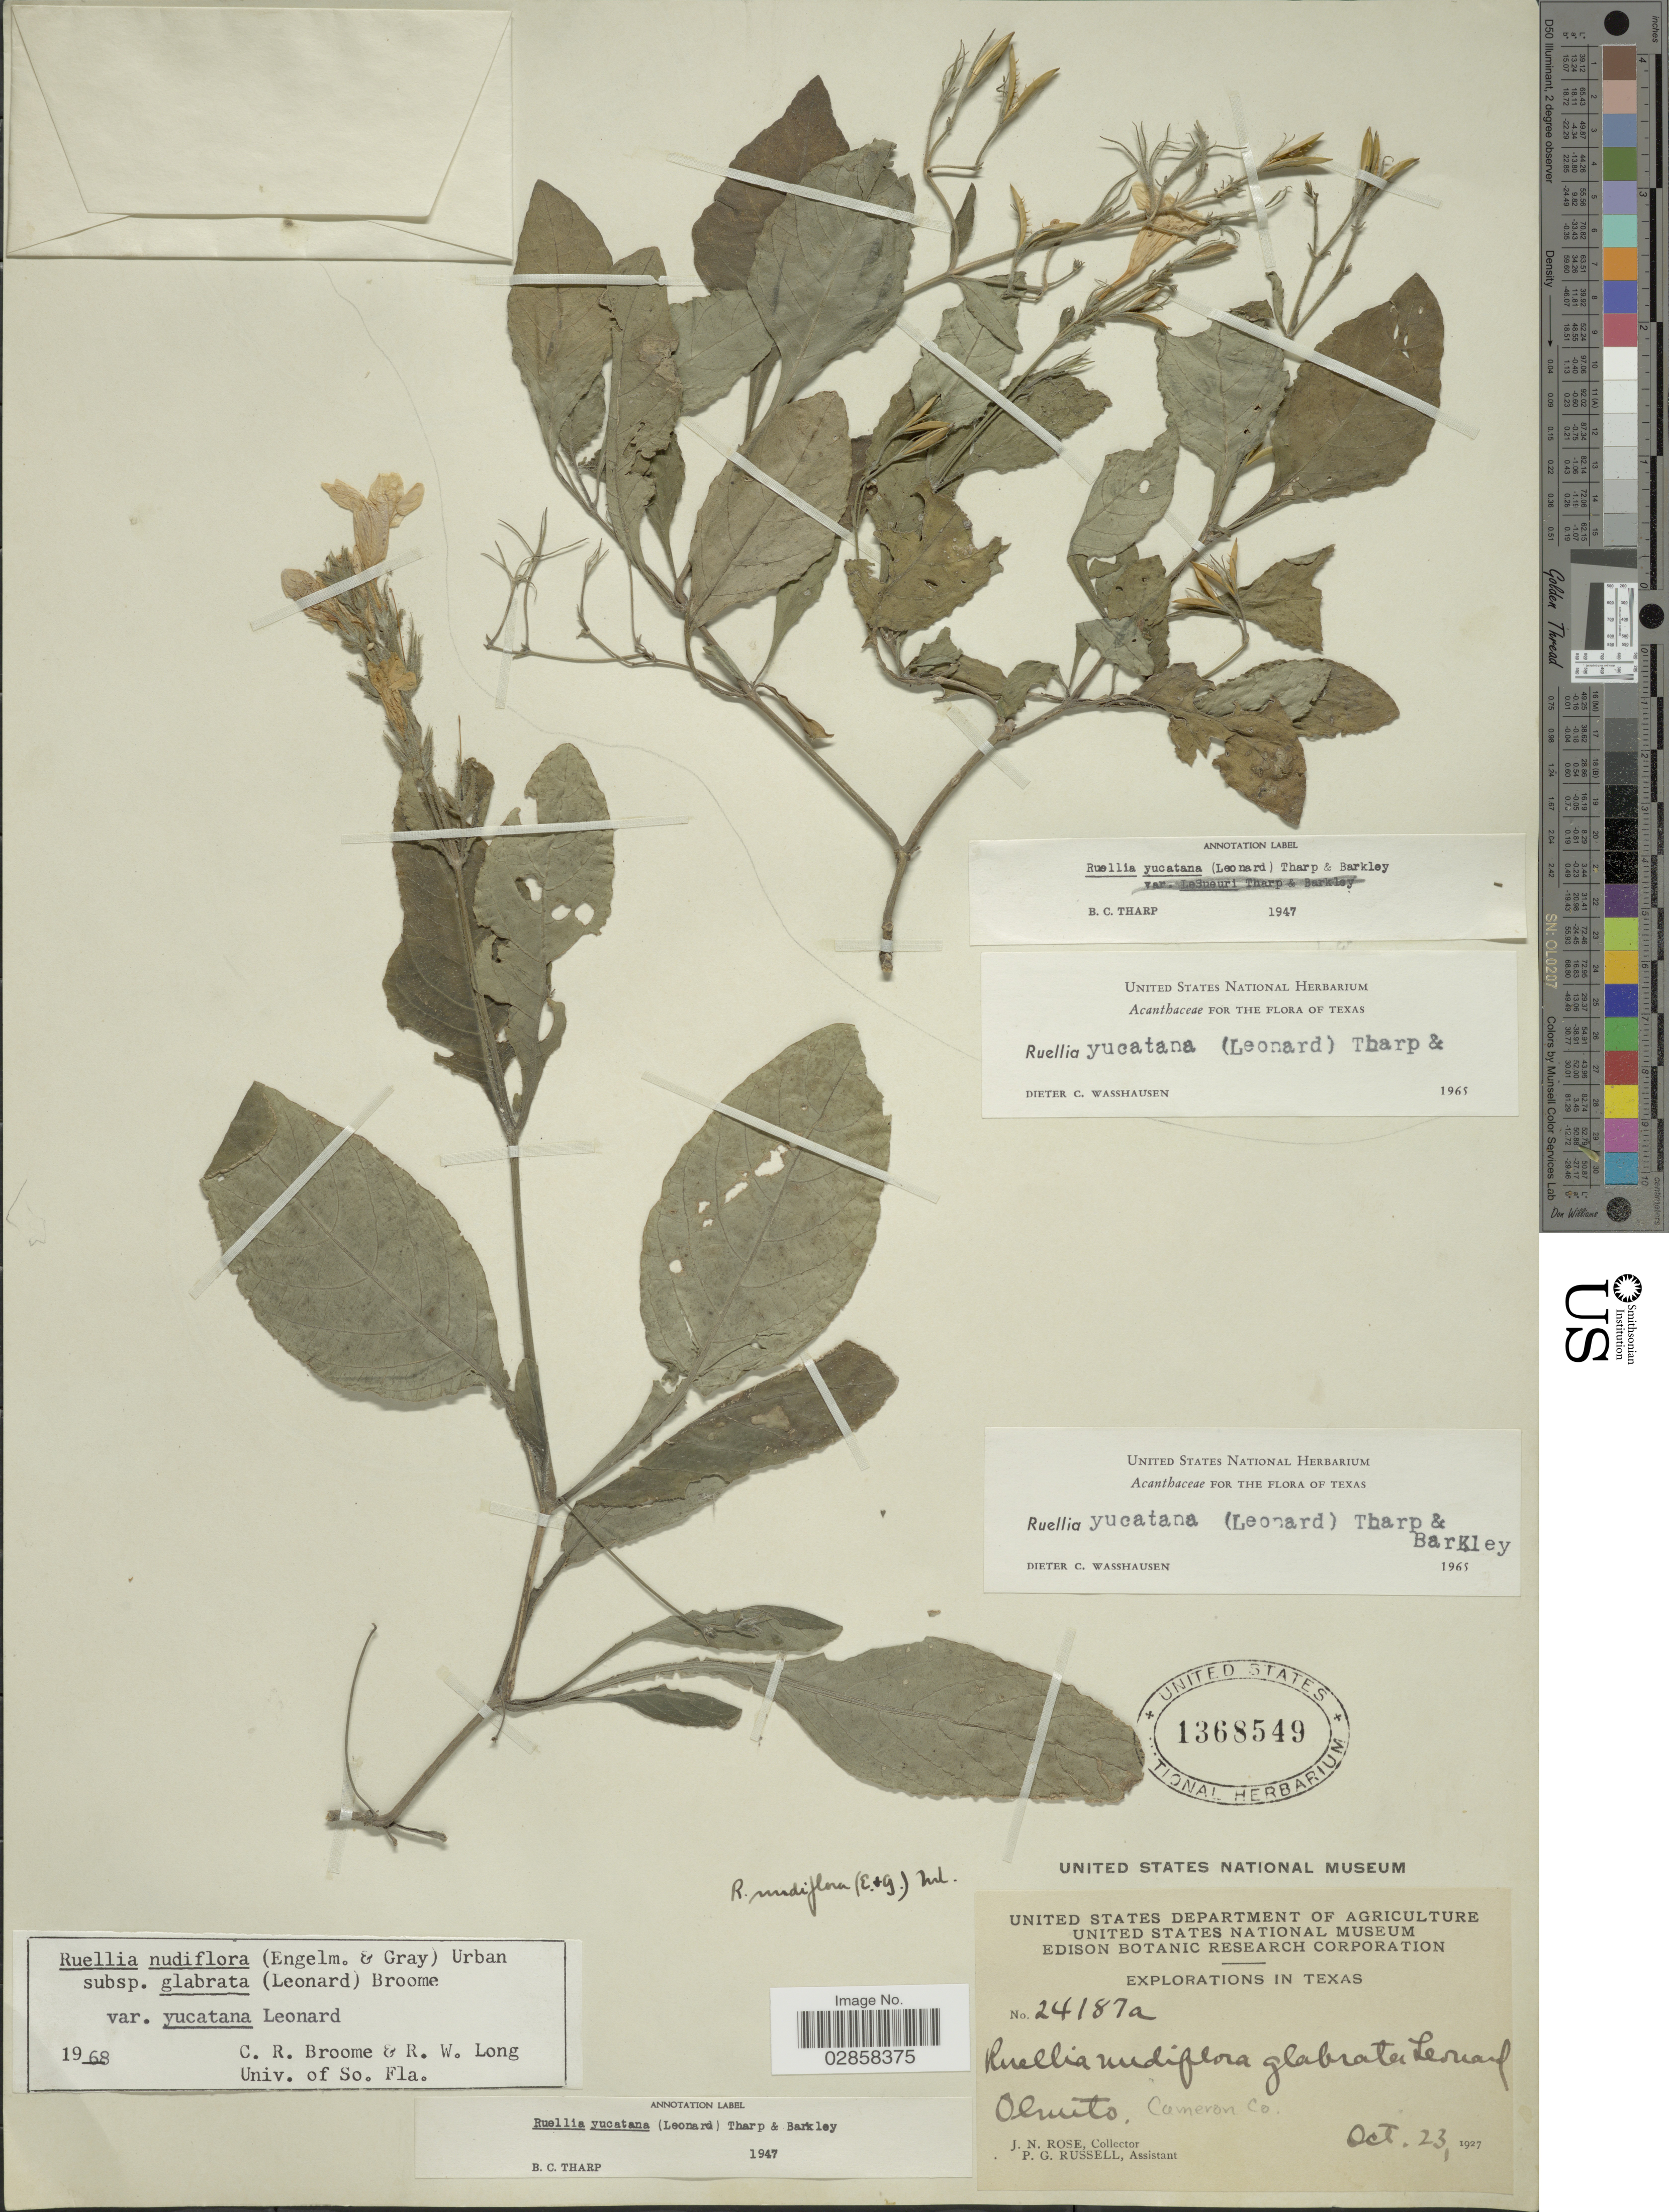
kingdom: Plantae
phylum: Tracheophyta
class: Magnoliopsida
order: Lamiales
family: Acanthaceae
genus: Ruellia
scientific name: Ruellia yucatana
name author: (Leonard) Tharp & F.A. Barkley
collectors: J. N. Rose & P. G. Russell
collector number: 24187a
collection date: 1927-10-23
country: United States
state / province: Texas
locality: Olmito Cameron Co.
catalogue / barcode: US 1368549